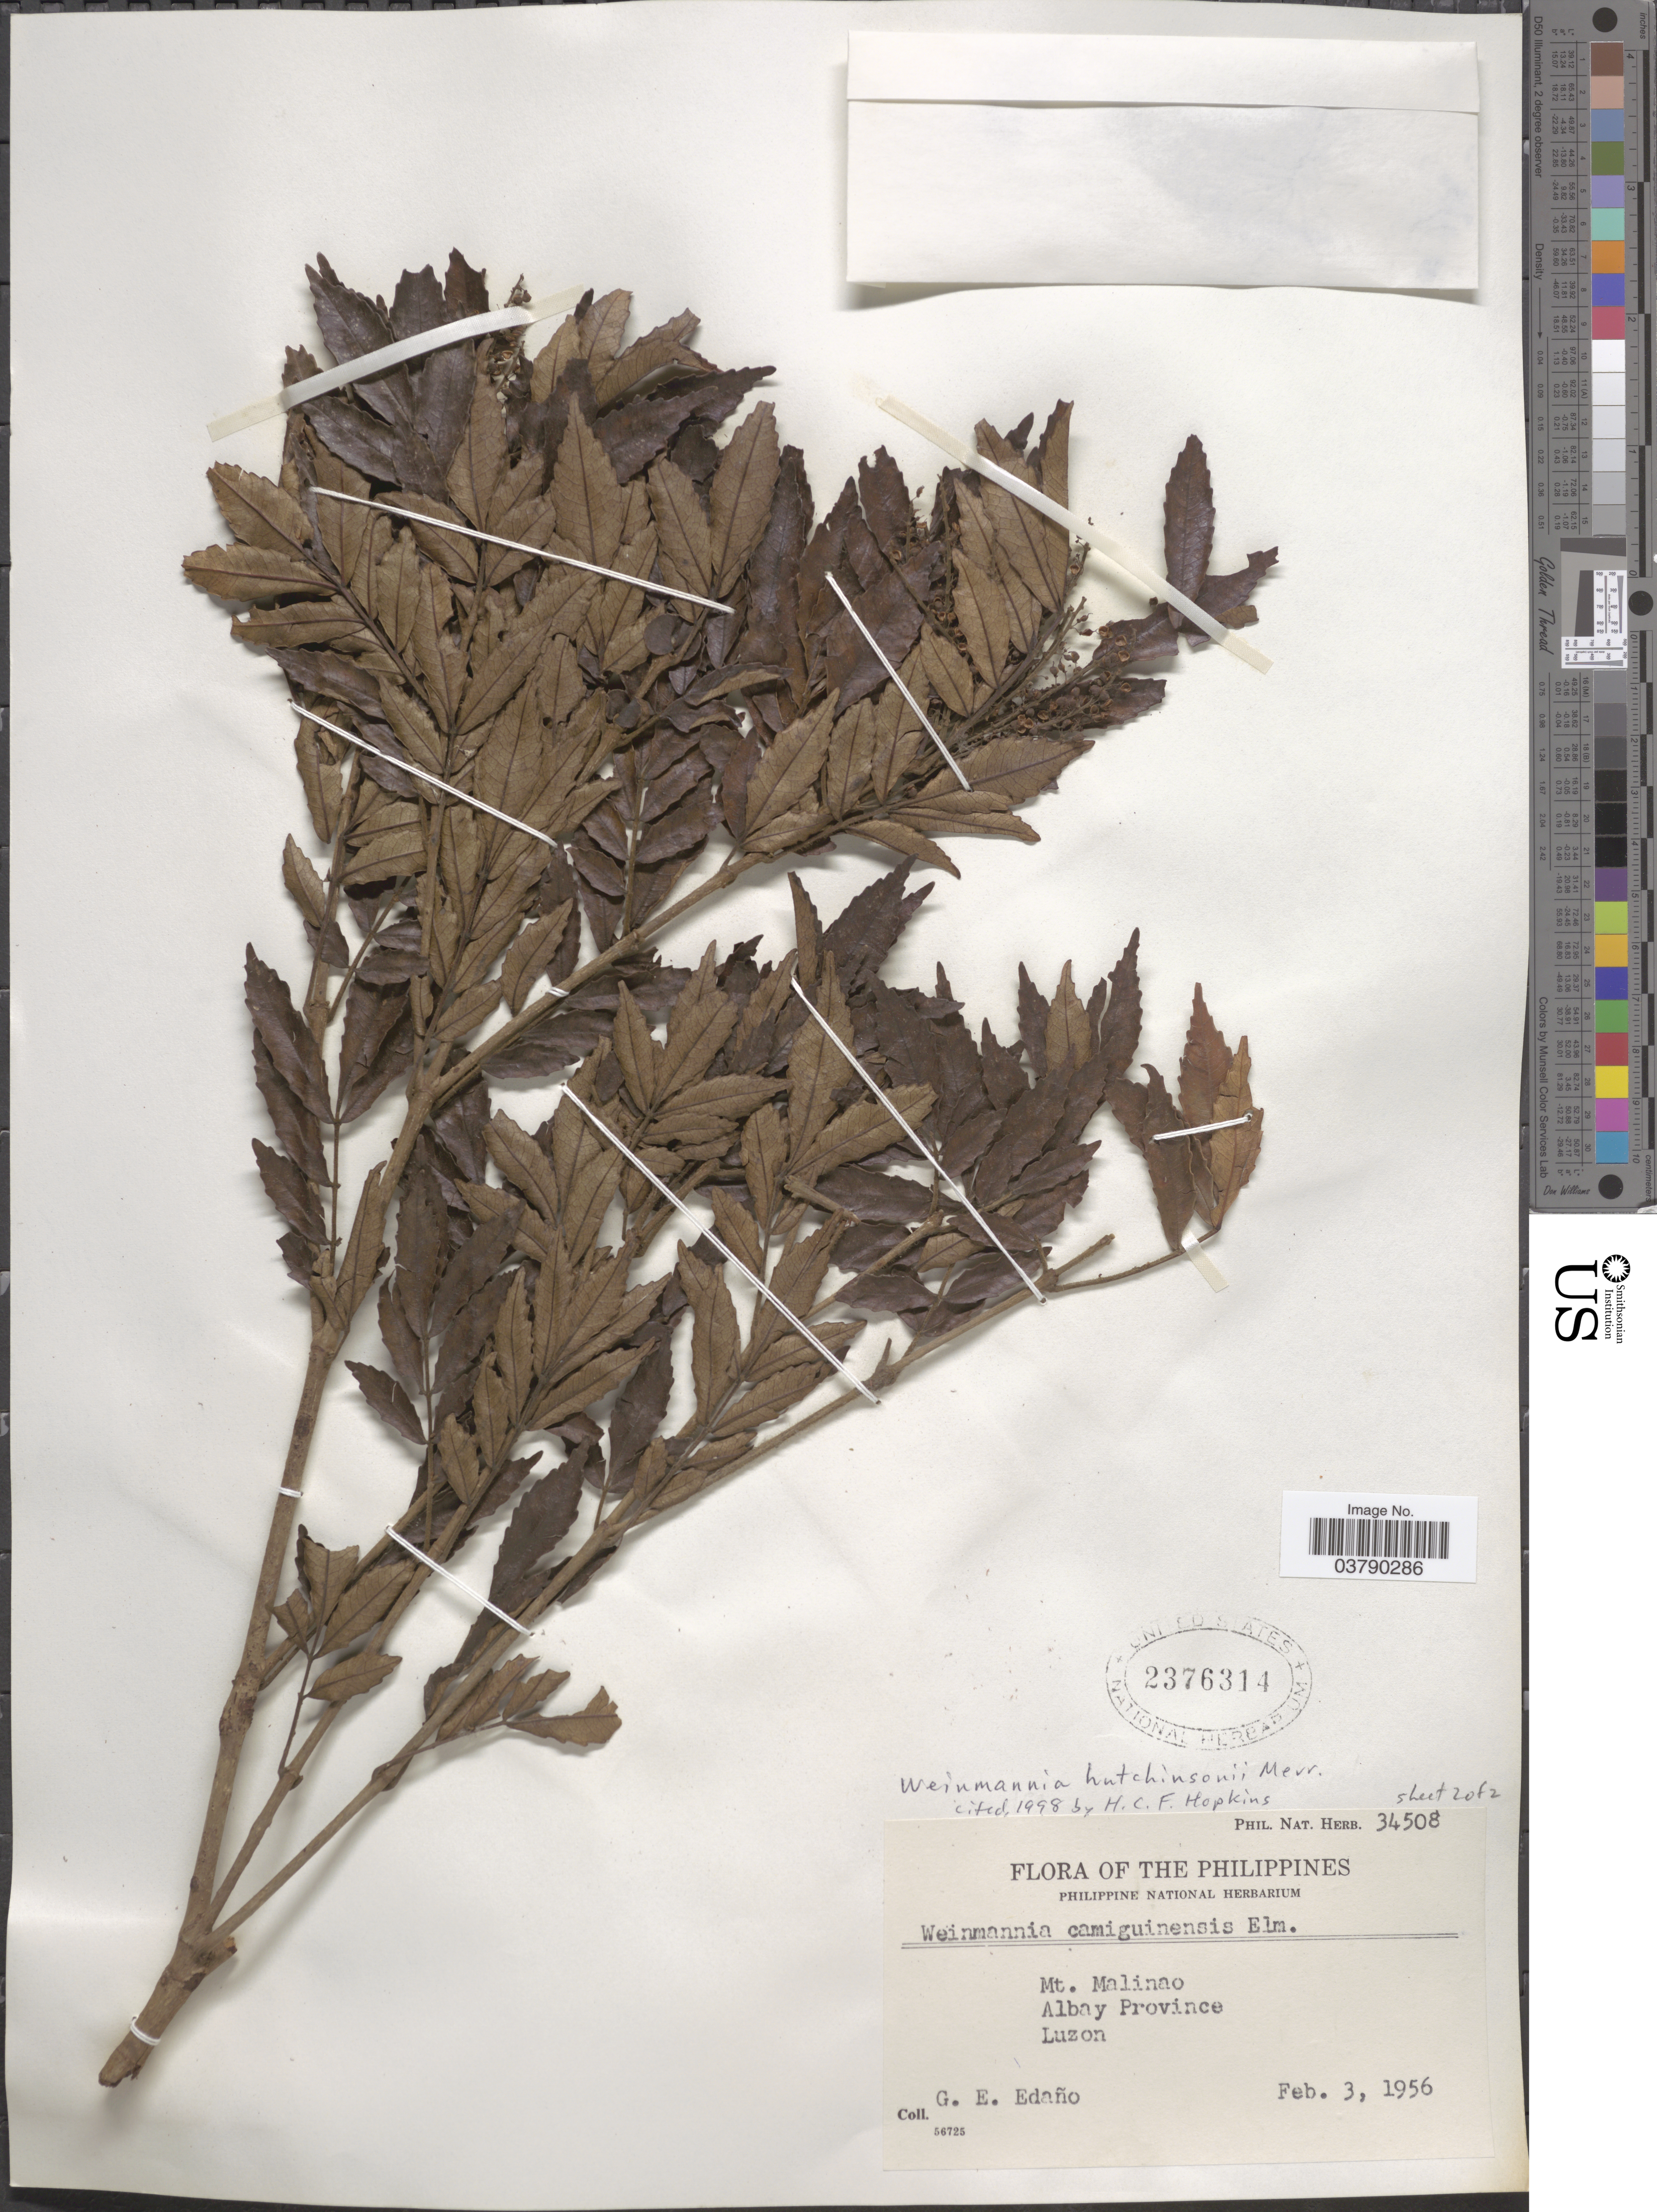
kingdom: Plantae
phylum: Tracheophyta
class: Magnoliopsida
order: Oxalidales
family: Cunoniaceae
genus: Pterophylla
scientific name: Pterophylla hutchinsonii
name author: (Merr.) Pillon & H.C. Hopkins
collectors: G. E. Edaño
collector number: Phil. Nat. Herb. 34508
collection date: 1956-02-03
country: Philippines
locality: Mt. Malinao. Albay Province. Luzon.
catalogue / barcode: US 2376314